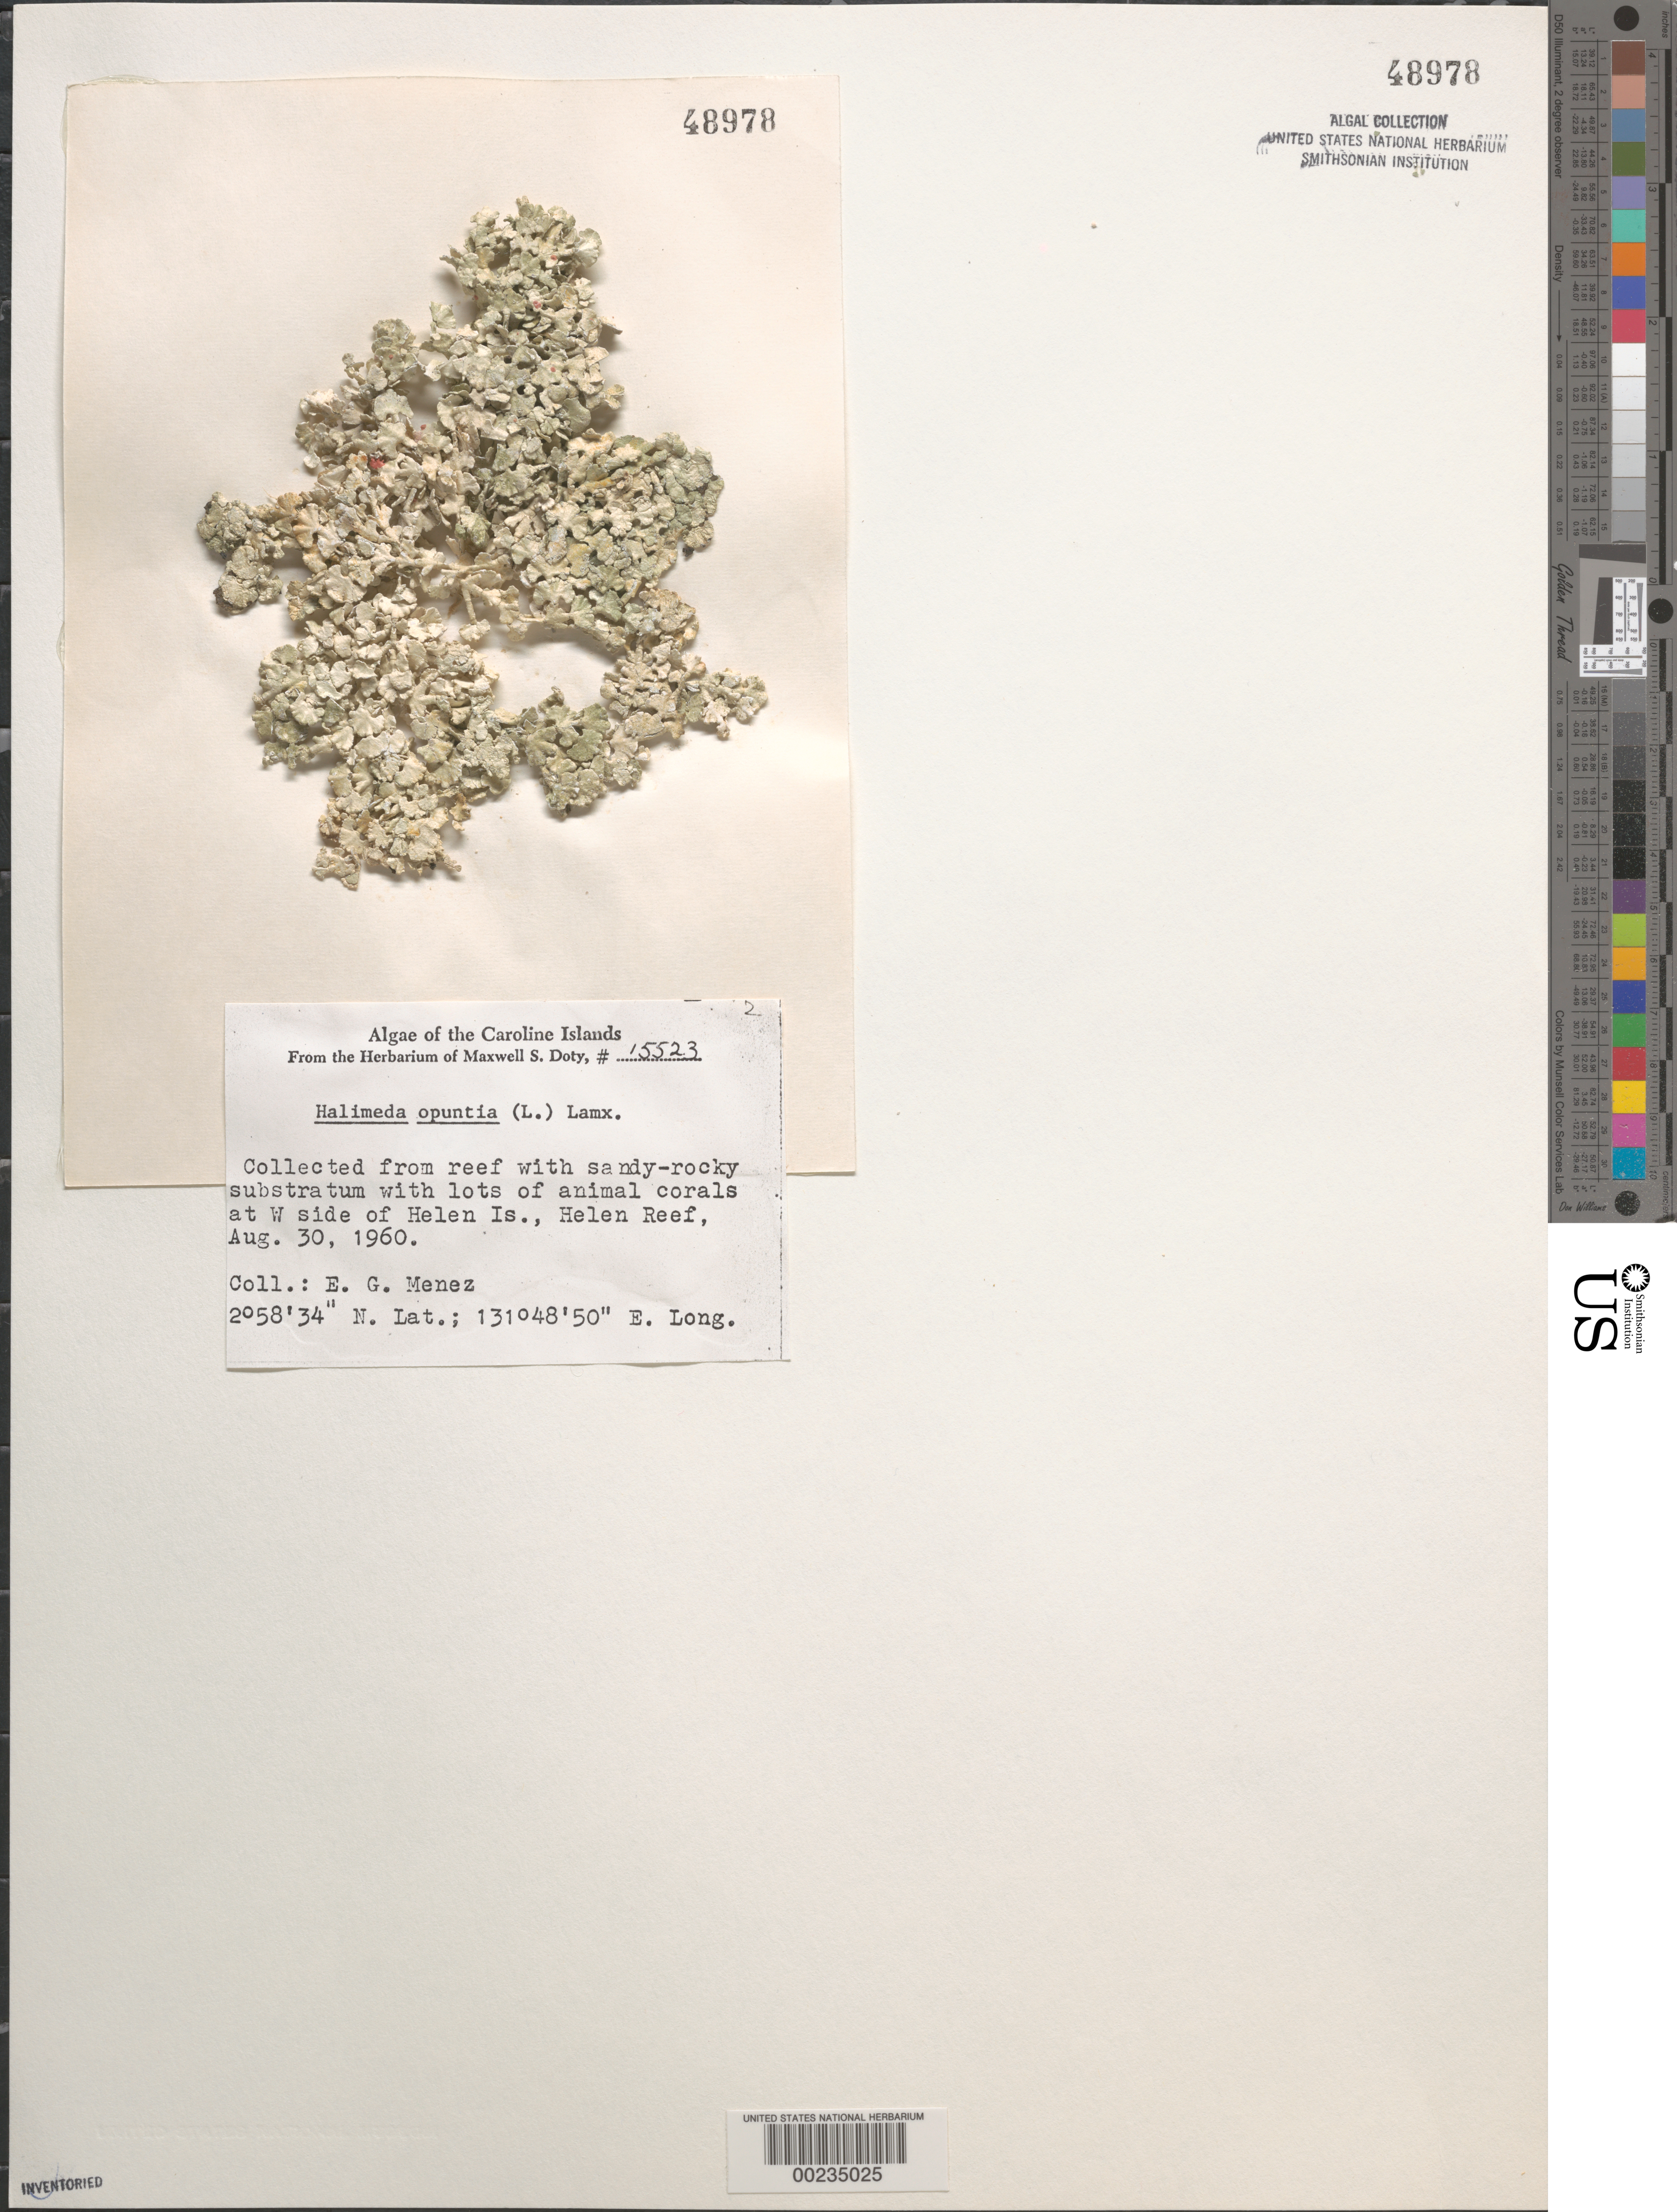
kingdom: Plantae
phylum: Chlorophyta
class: Ulvophyceae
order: Bryopsidales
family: Halimedaceae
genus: Halimeda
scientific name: Halimeda opuntia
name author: (L.) J.V.Lamouroux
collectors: Meñez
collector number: MSD 15523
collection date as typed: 30 Aug 1960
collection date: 1960-08-30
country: Palau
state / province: Belau Outliers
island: Helen Atoll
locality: Helen Reef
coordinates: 2 58' 34" N, 131 48' 50" E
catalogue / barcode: US 48978